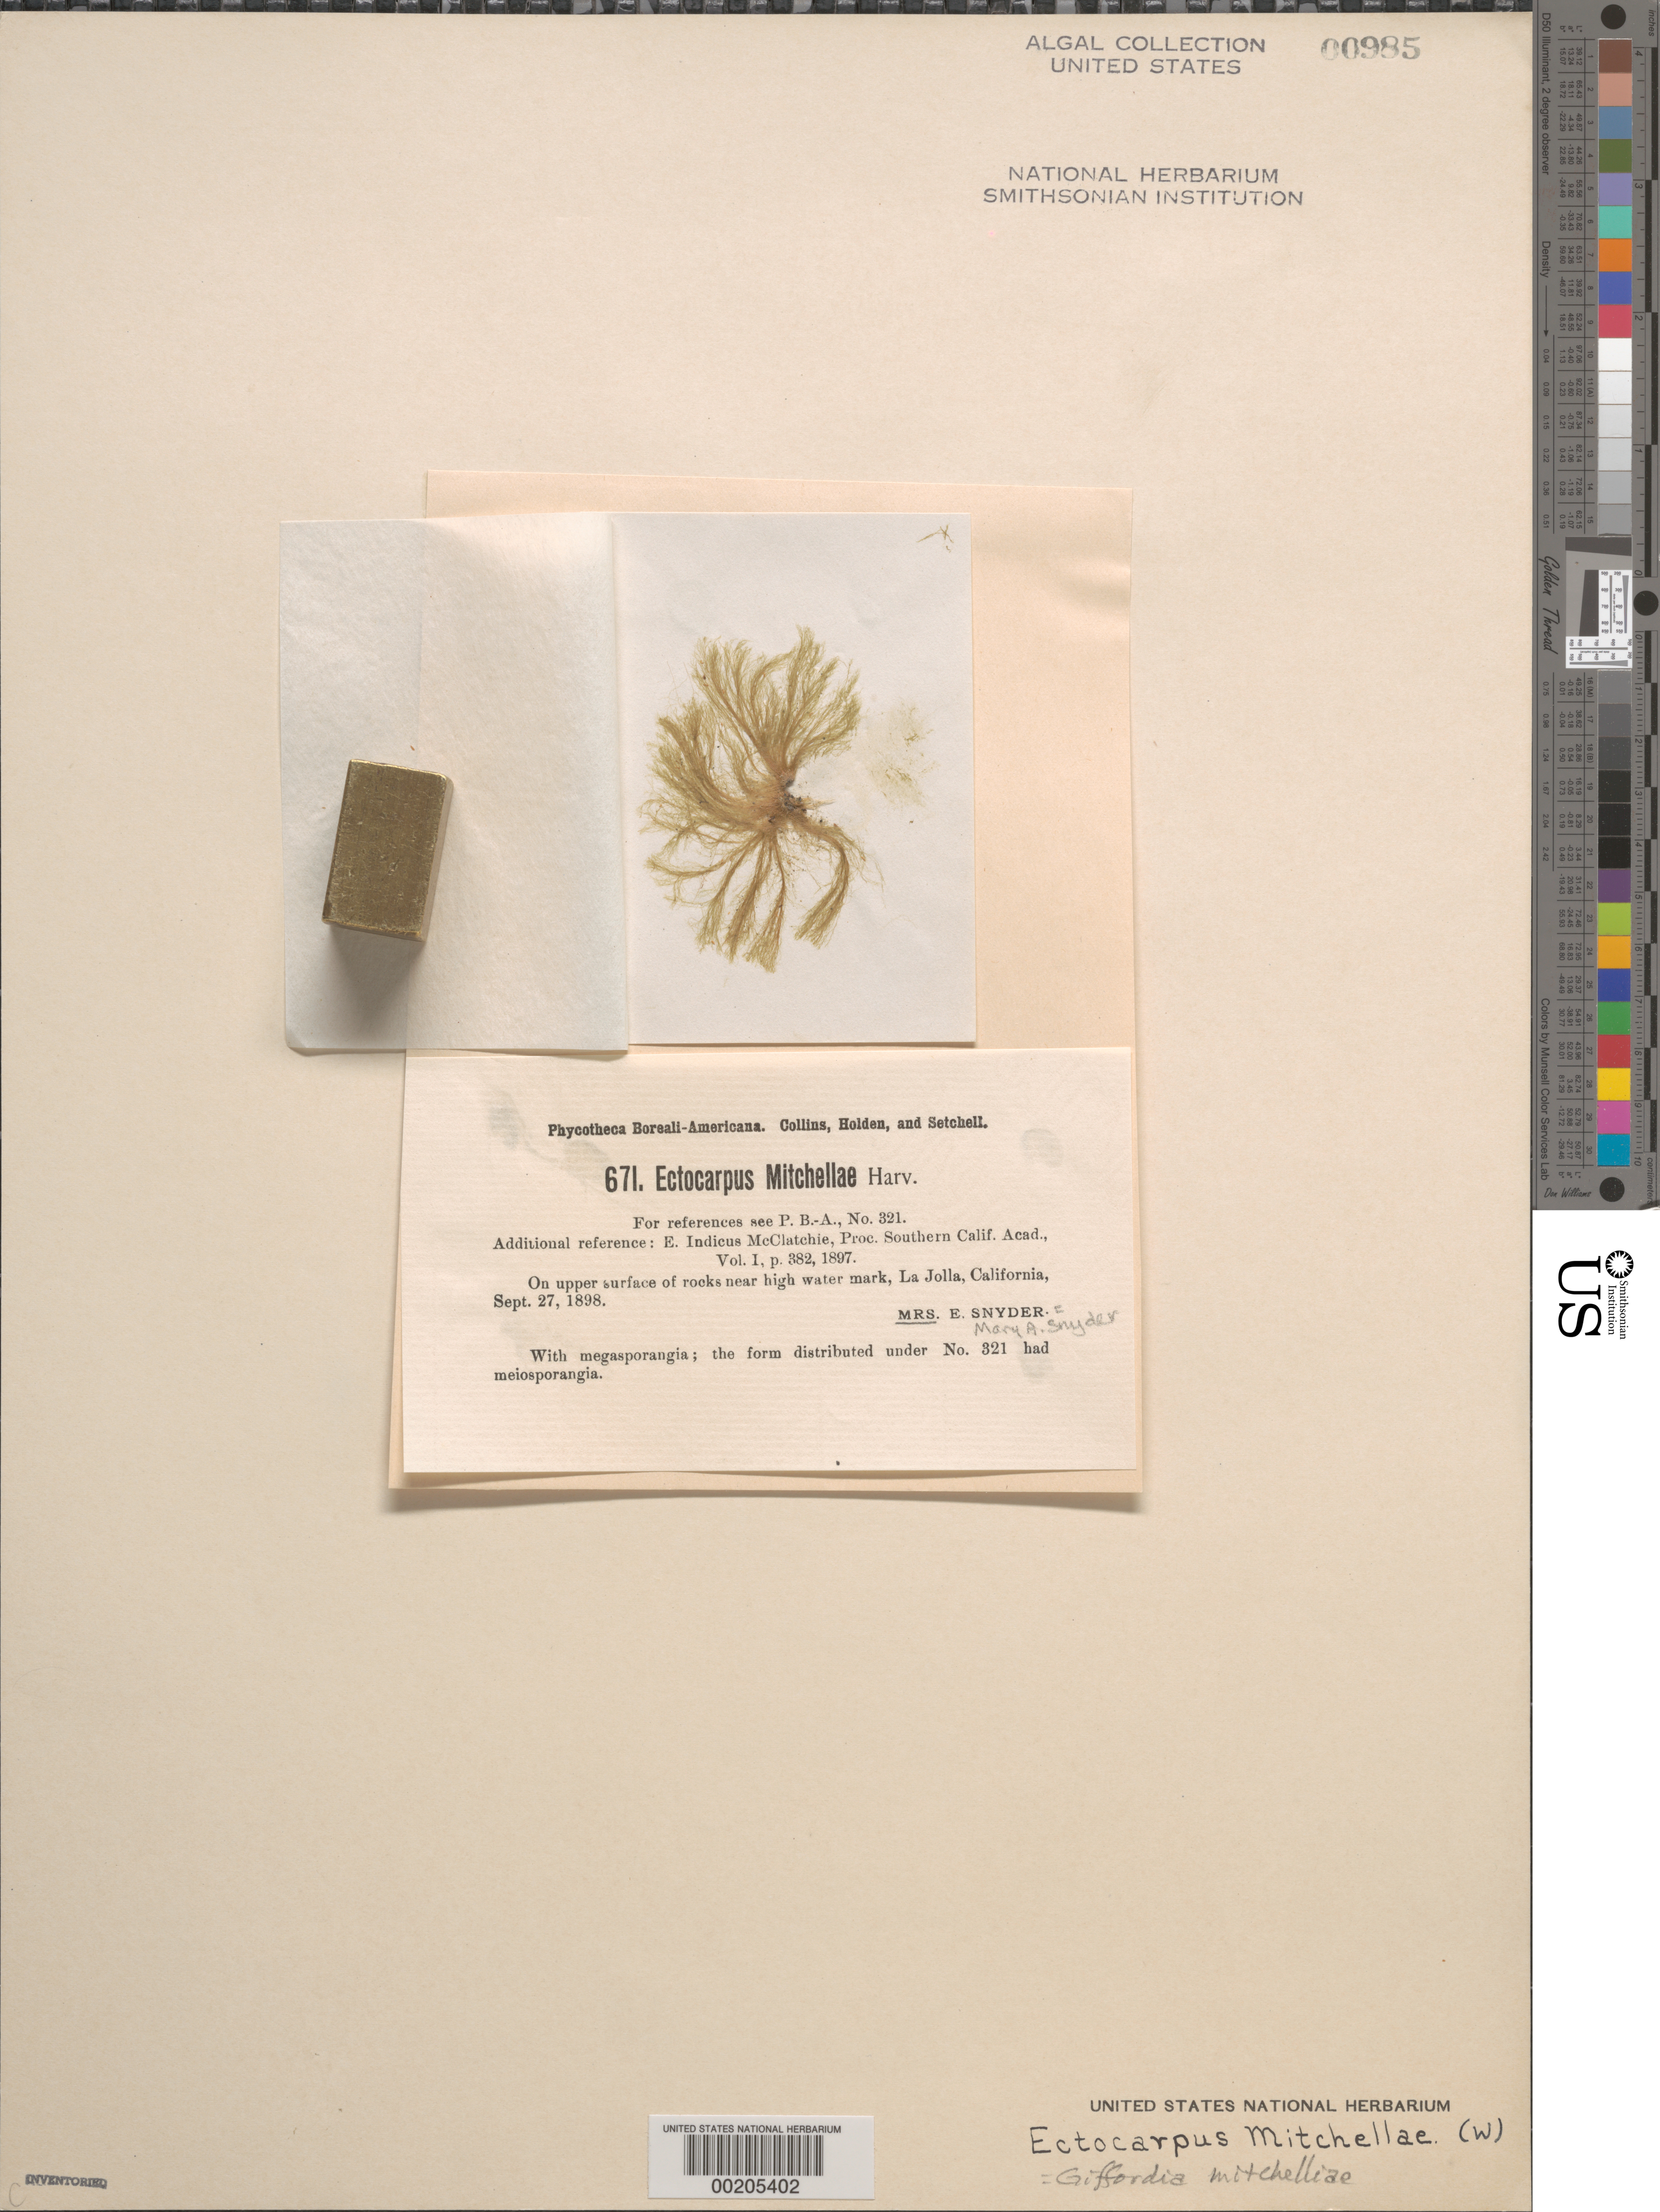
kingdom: Chromista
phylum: Ochrophyta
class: Phaeophyceae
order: Ectocarpales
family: Acinetosporaceae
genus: Feldmannia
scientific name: Feldmannia mitchelliae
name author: (Harv.) H.-S. Kim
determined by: Algae name updating Project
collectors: M. Snyder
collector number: PB-A 671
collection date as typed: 27 Sep 1898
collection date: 1898-09-27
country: United States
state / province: California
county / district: San Diego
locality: La Jolla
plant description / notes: Collins, Holden & Setchell, Phycotheca Boreali-Americana, as Ectocarpus mitchellae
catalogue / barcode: US 985